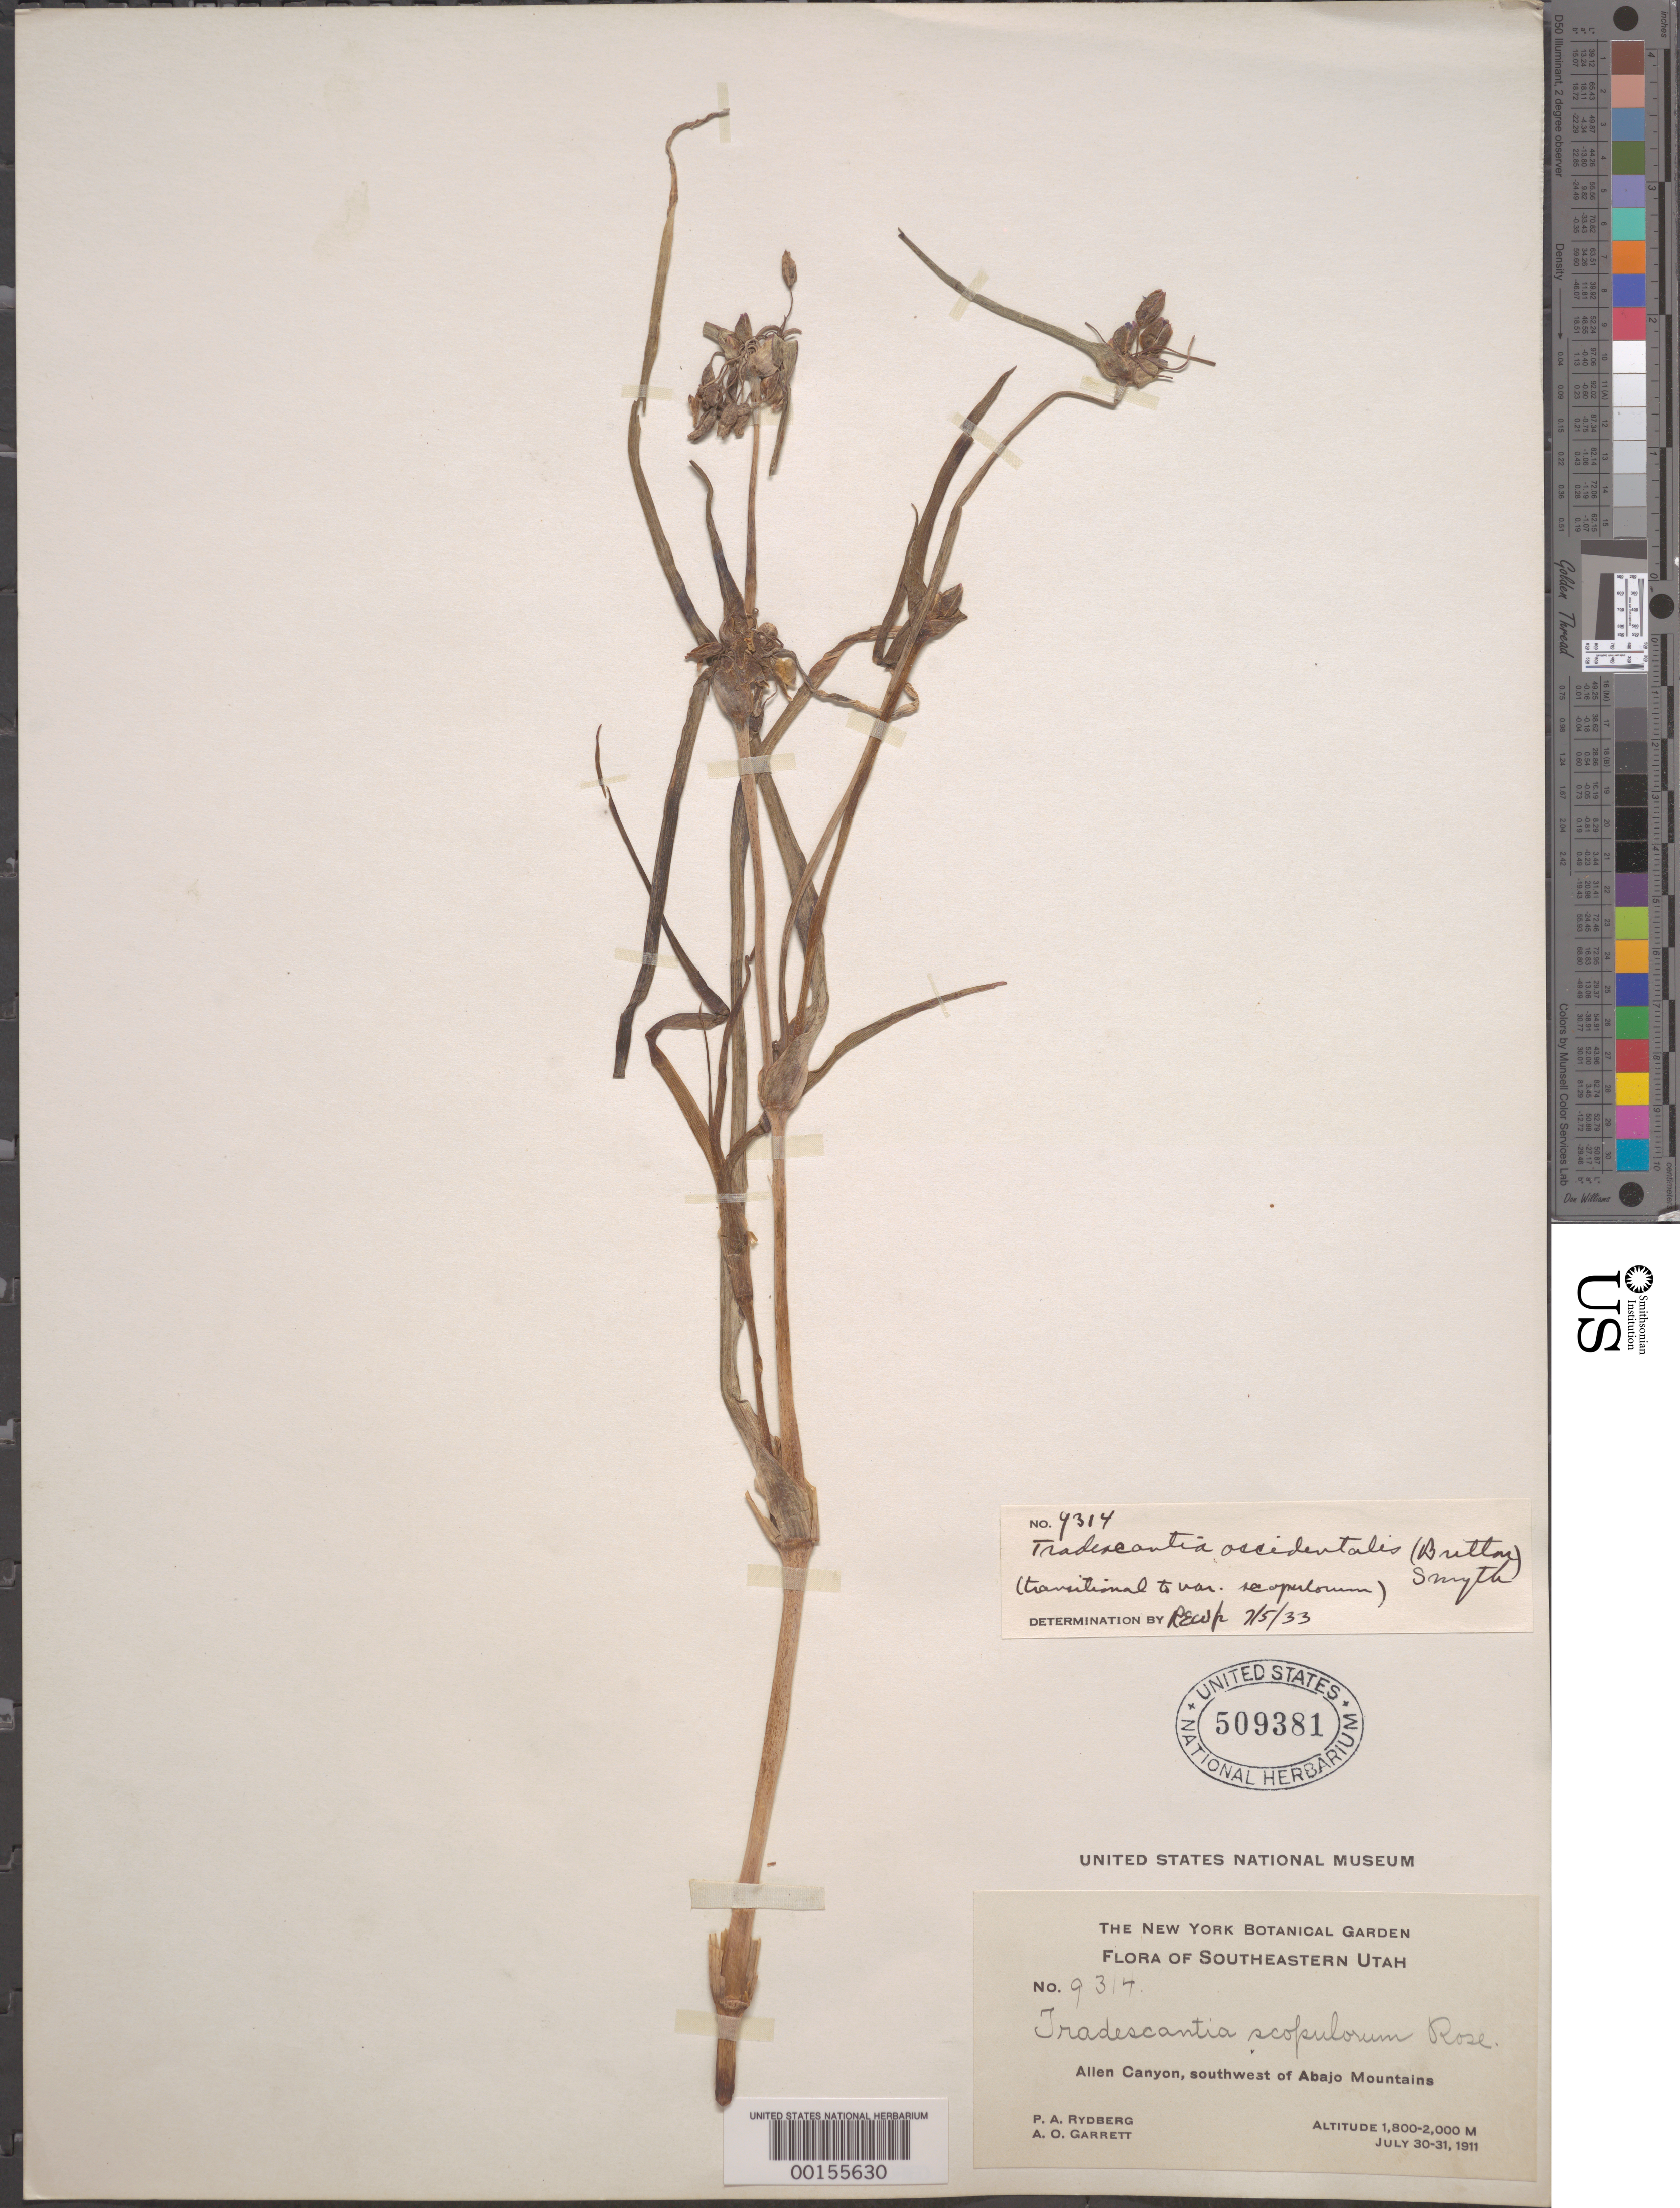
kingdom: Plantae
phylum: Tracheophyta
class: Liliopsida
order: Commelinales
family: Commelinaceae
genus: Tradescantia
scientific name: Tradescantia occidentalis var. scopulorum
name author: (Rose) E.S. Anderson & Woodson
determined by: Woodward, R. E.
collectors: P. A. Rydberg & A. O. Garrett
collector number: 9314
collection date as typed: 30 Jul 1911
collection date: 1911-07-30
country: United States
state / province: Utah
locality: Allen canyon, sw of abajo mts.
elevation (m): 1800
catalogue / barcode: US 509381